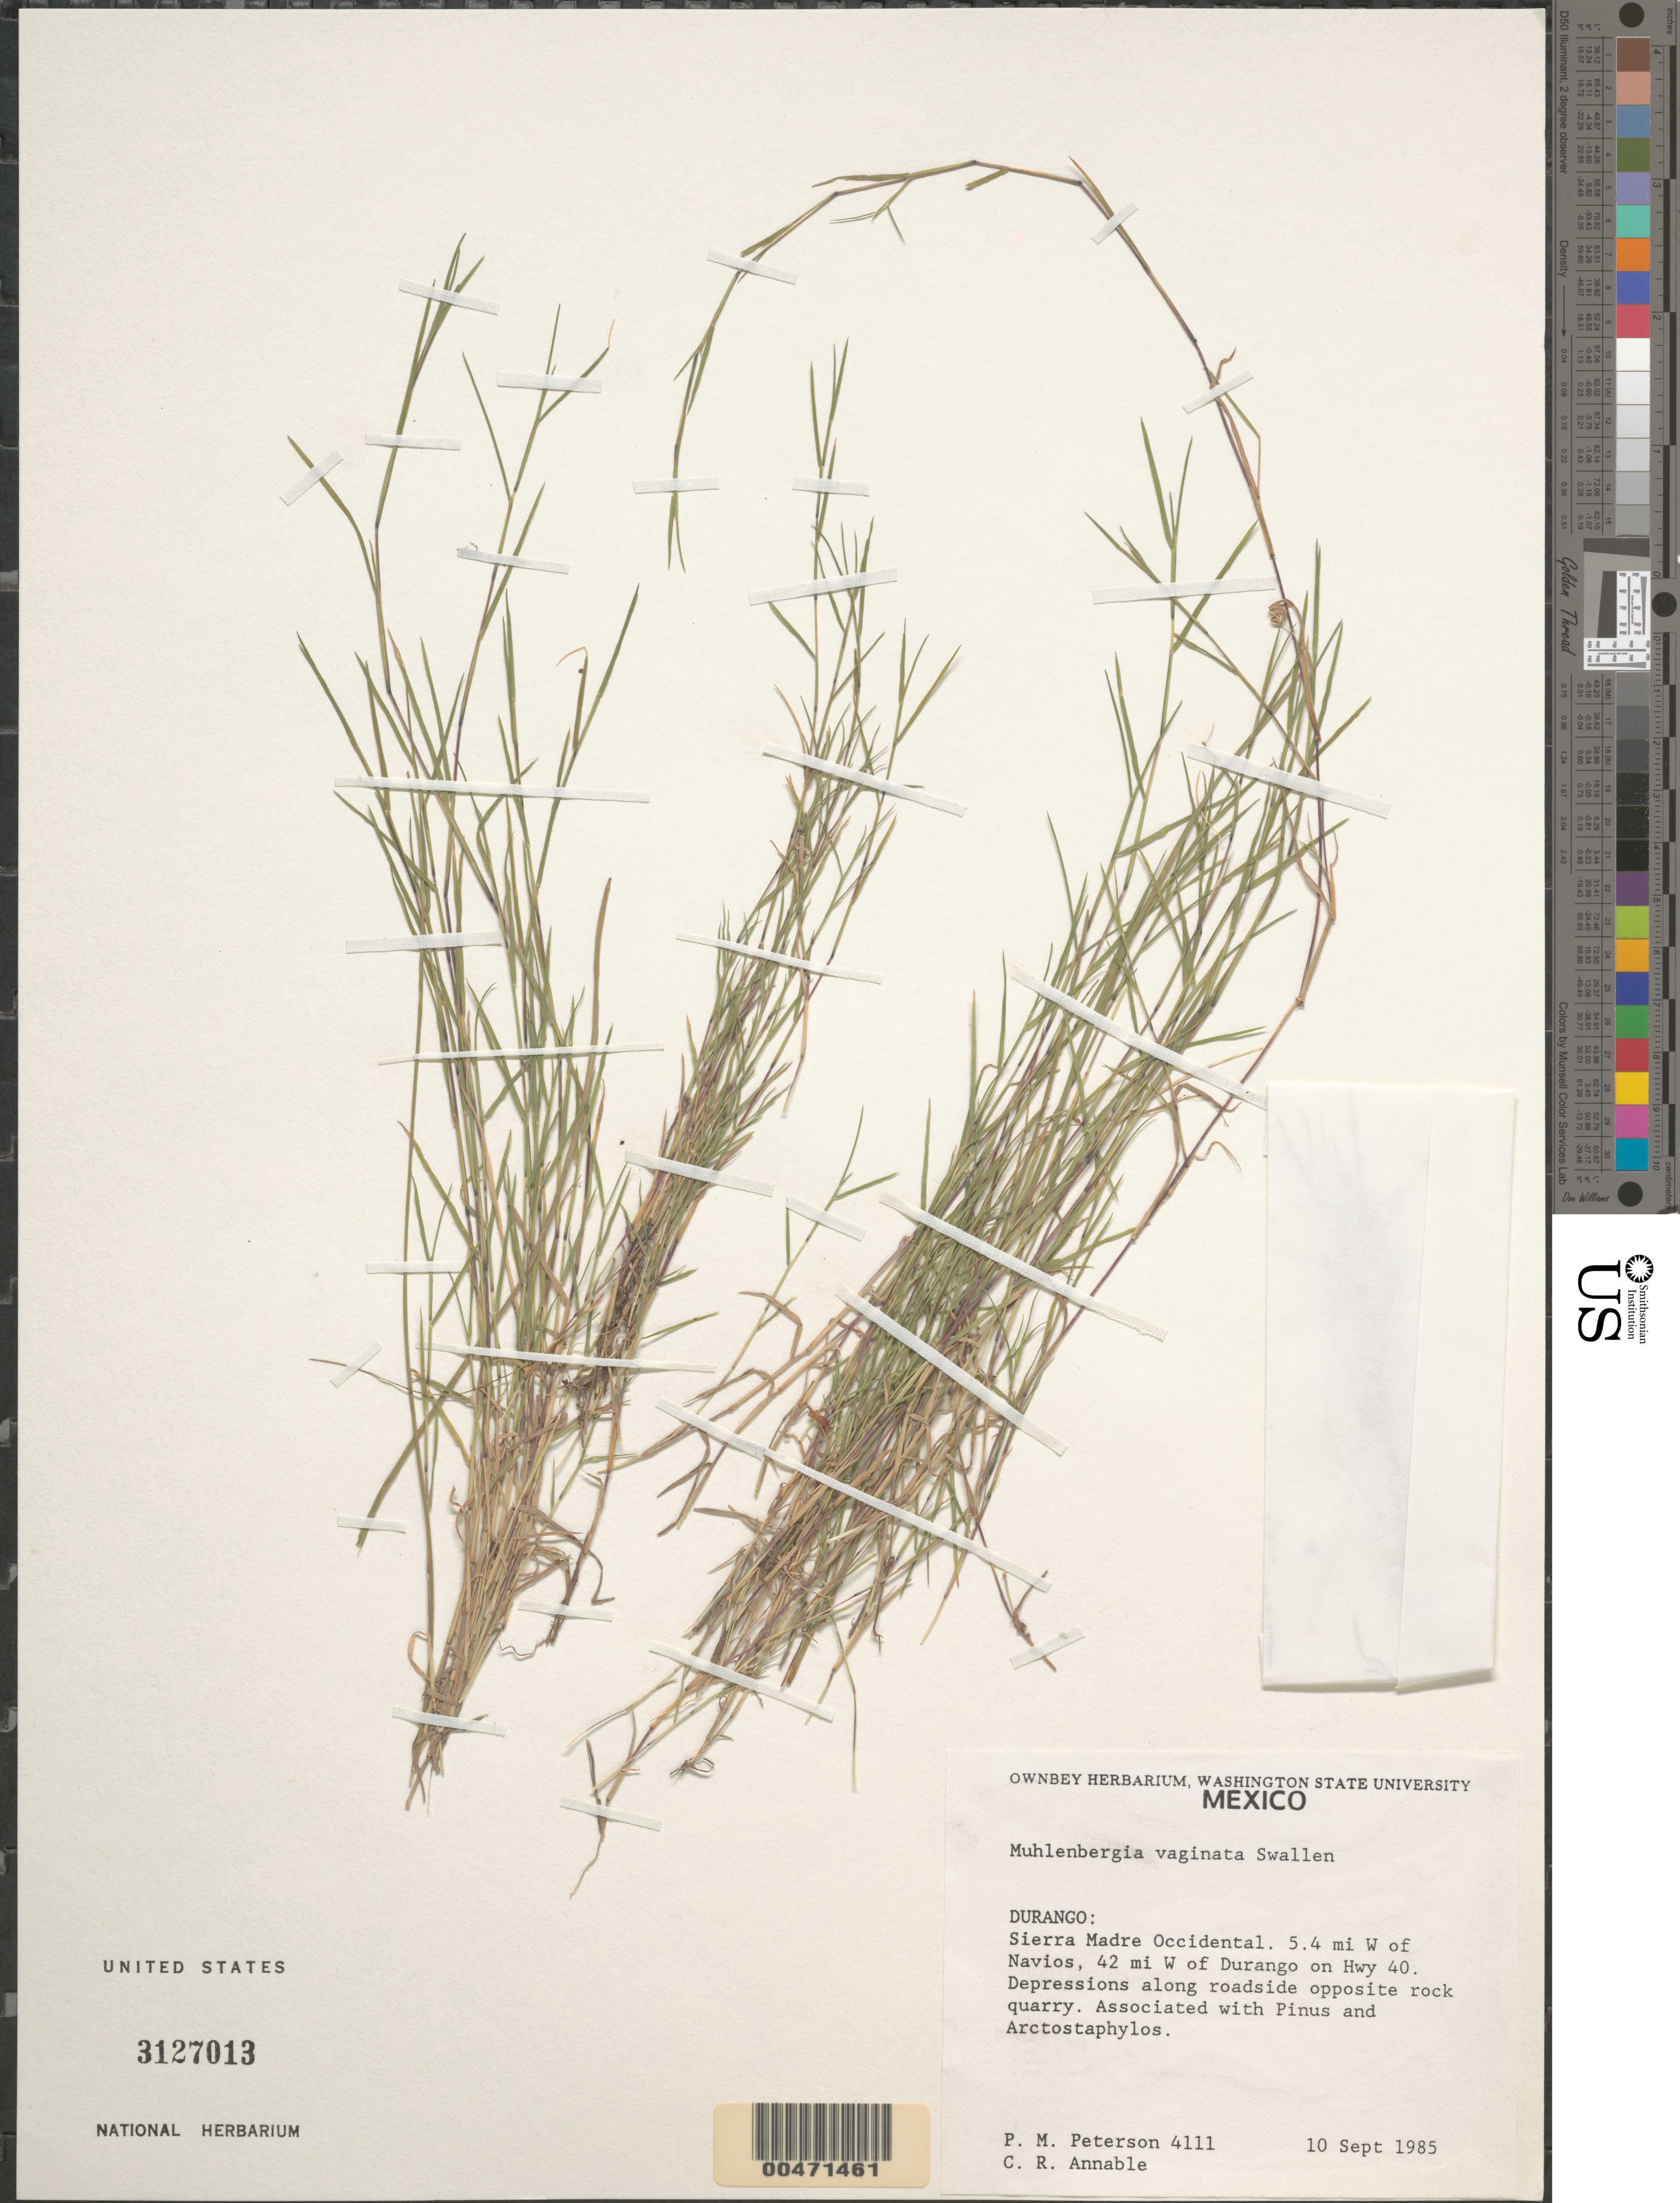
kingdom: Plantae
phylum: Tracheophyta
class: Liliopsida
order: Poales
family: Poaceae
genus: Muhlenbergia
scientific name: Muhlenbergia vaginata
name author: Swallen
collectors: P. M. Peterson & C. R. Annable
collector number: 04111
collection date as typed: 10 Sep 1985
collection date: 1985-09-10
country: Mexico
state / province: Durango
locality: Sierra Madre Occidental, 5.4 miles W of Navios, 42 miles W of Durango on Hwy 40.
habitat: Depressions along roadside opposite rock quarry, disturbed site, gravelly soils. Associated with Pinus and Arctostaphylos.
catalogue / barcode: US 3127013